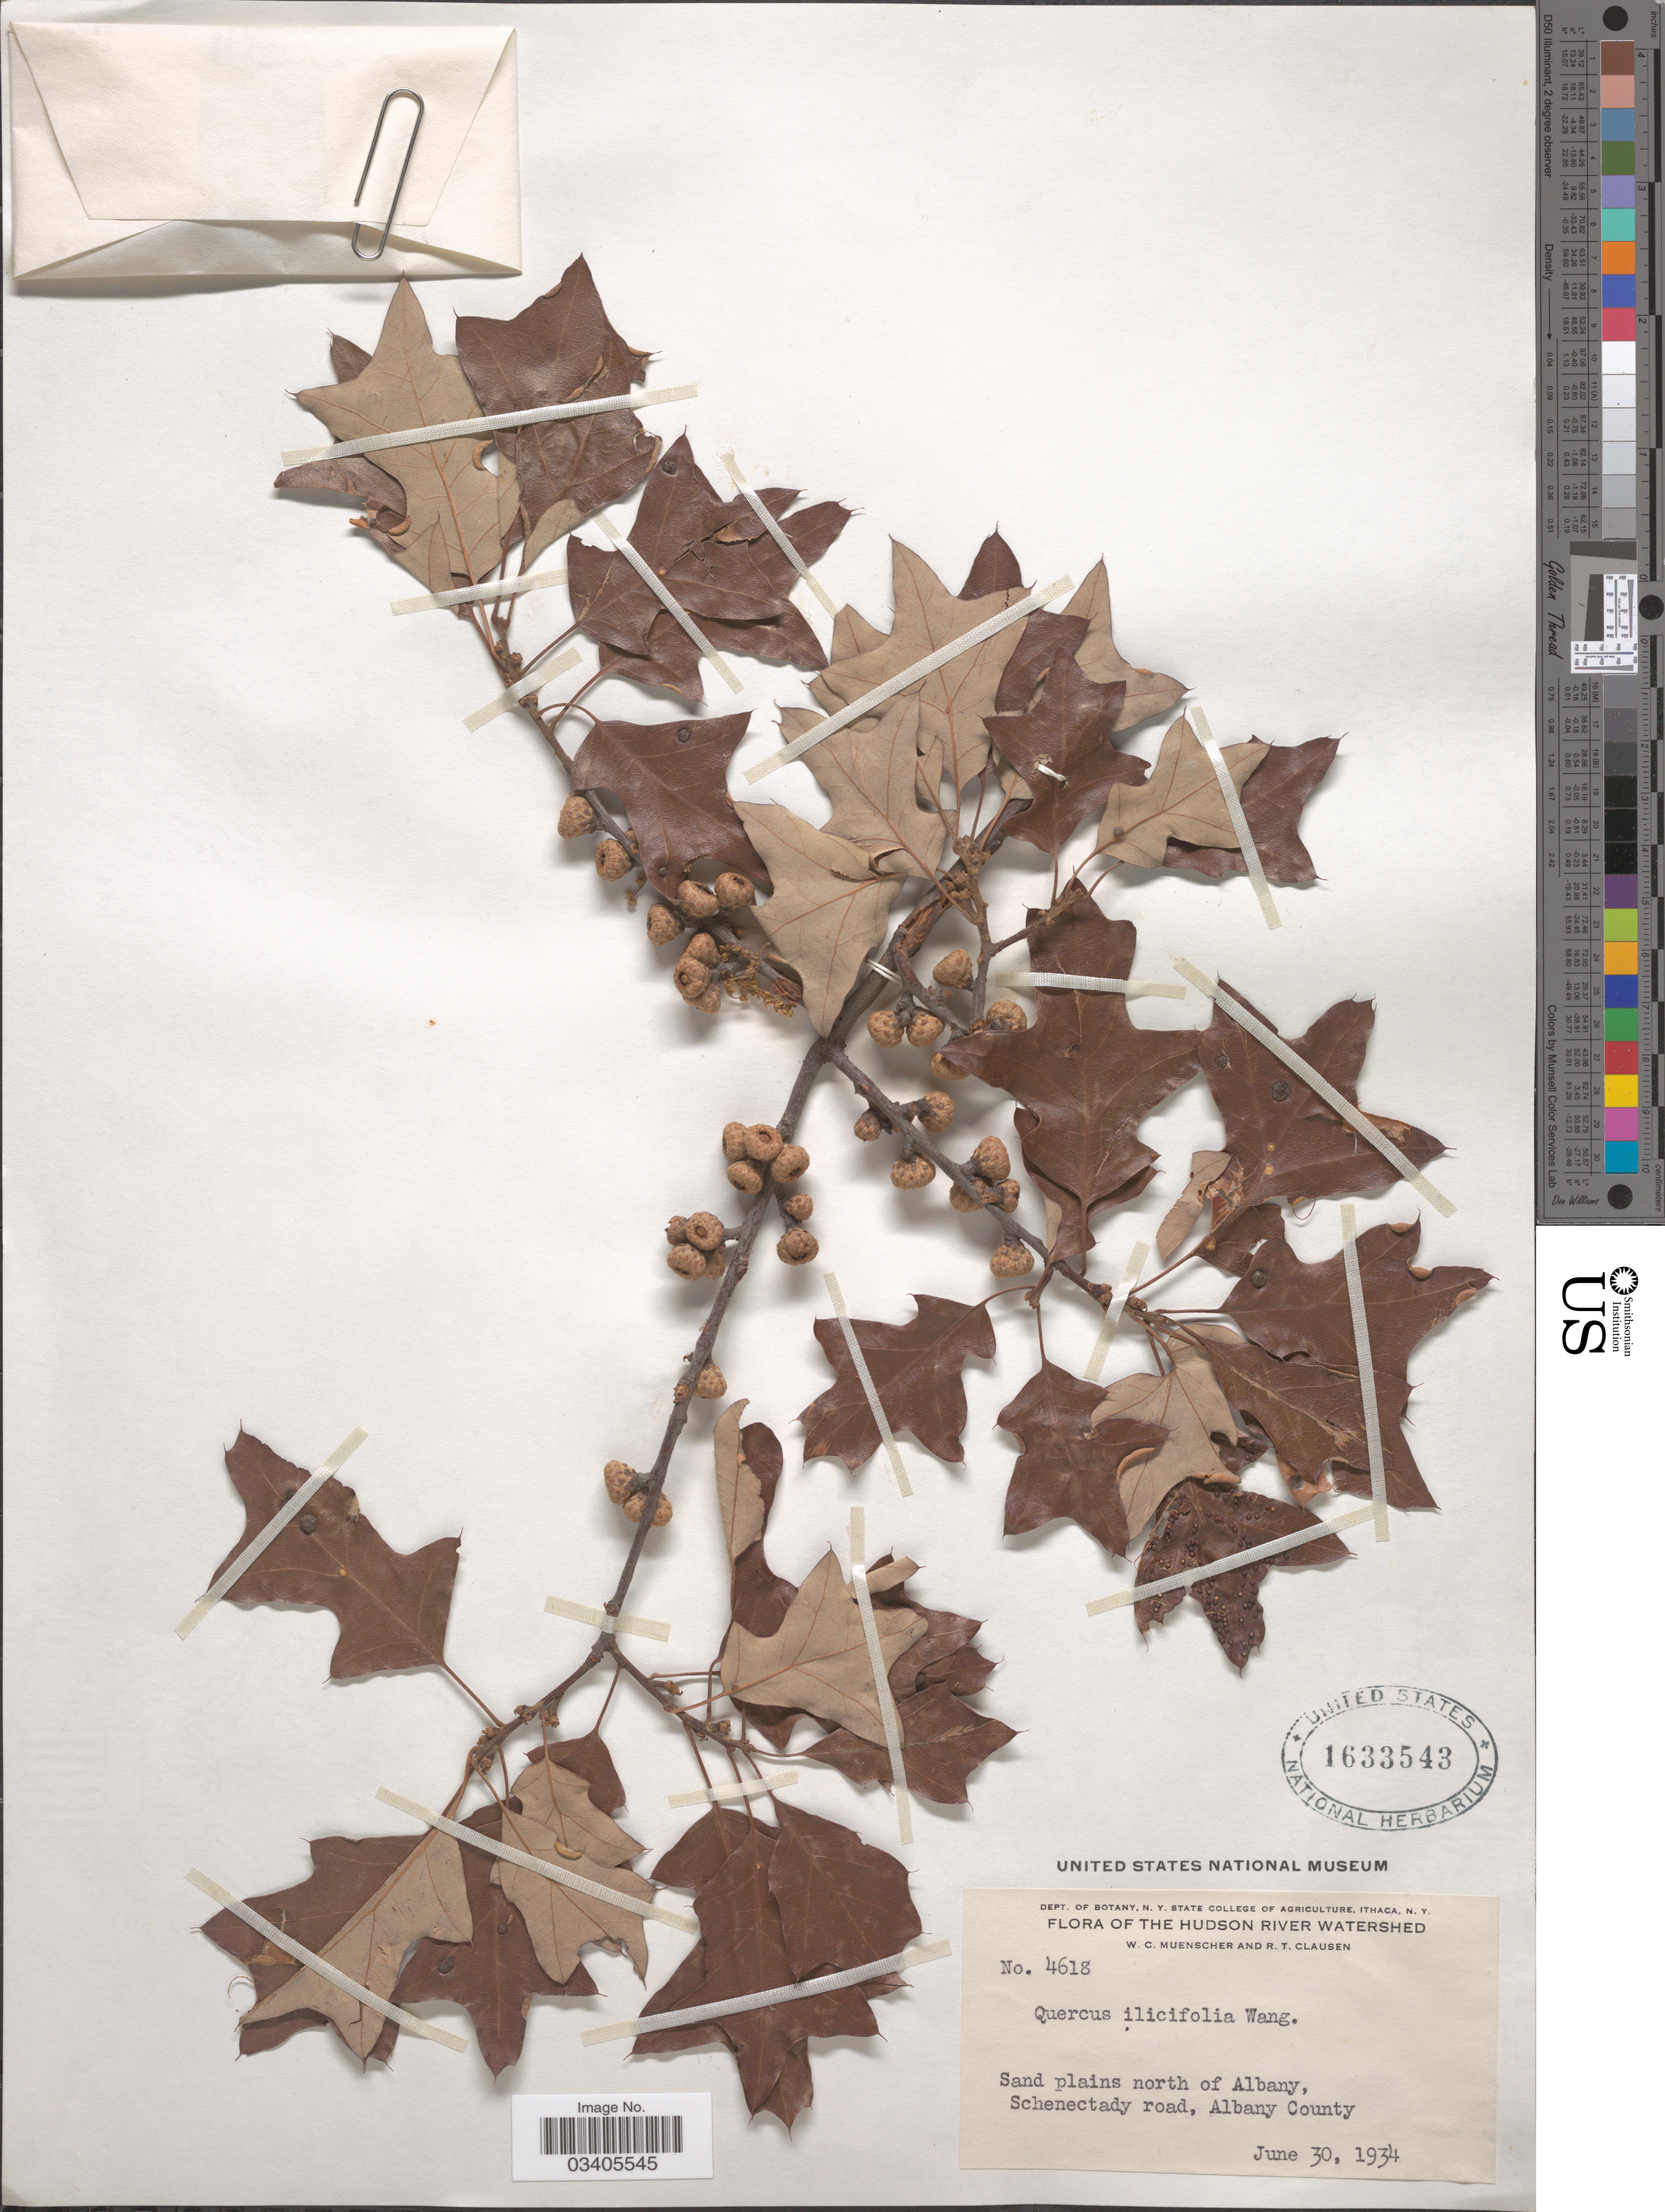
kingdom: Plantae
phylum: Tracheophyta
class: Magnoliopsida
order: Fagales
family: Fagaceae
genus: Quercus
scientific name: Quercus ilicifolia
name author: Wangenh.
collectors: W. Muenscher & R. T. Clausen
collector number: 4618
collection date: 1934-06-30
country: United States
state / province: New York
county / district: Albany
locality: The Hudson River Watershed. Sand plains north of Albany, Schenectady road, Albany County.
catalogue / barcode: US 1633543